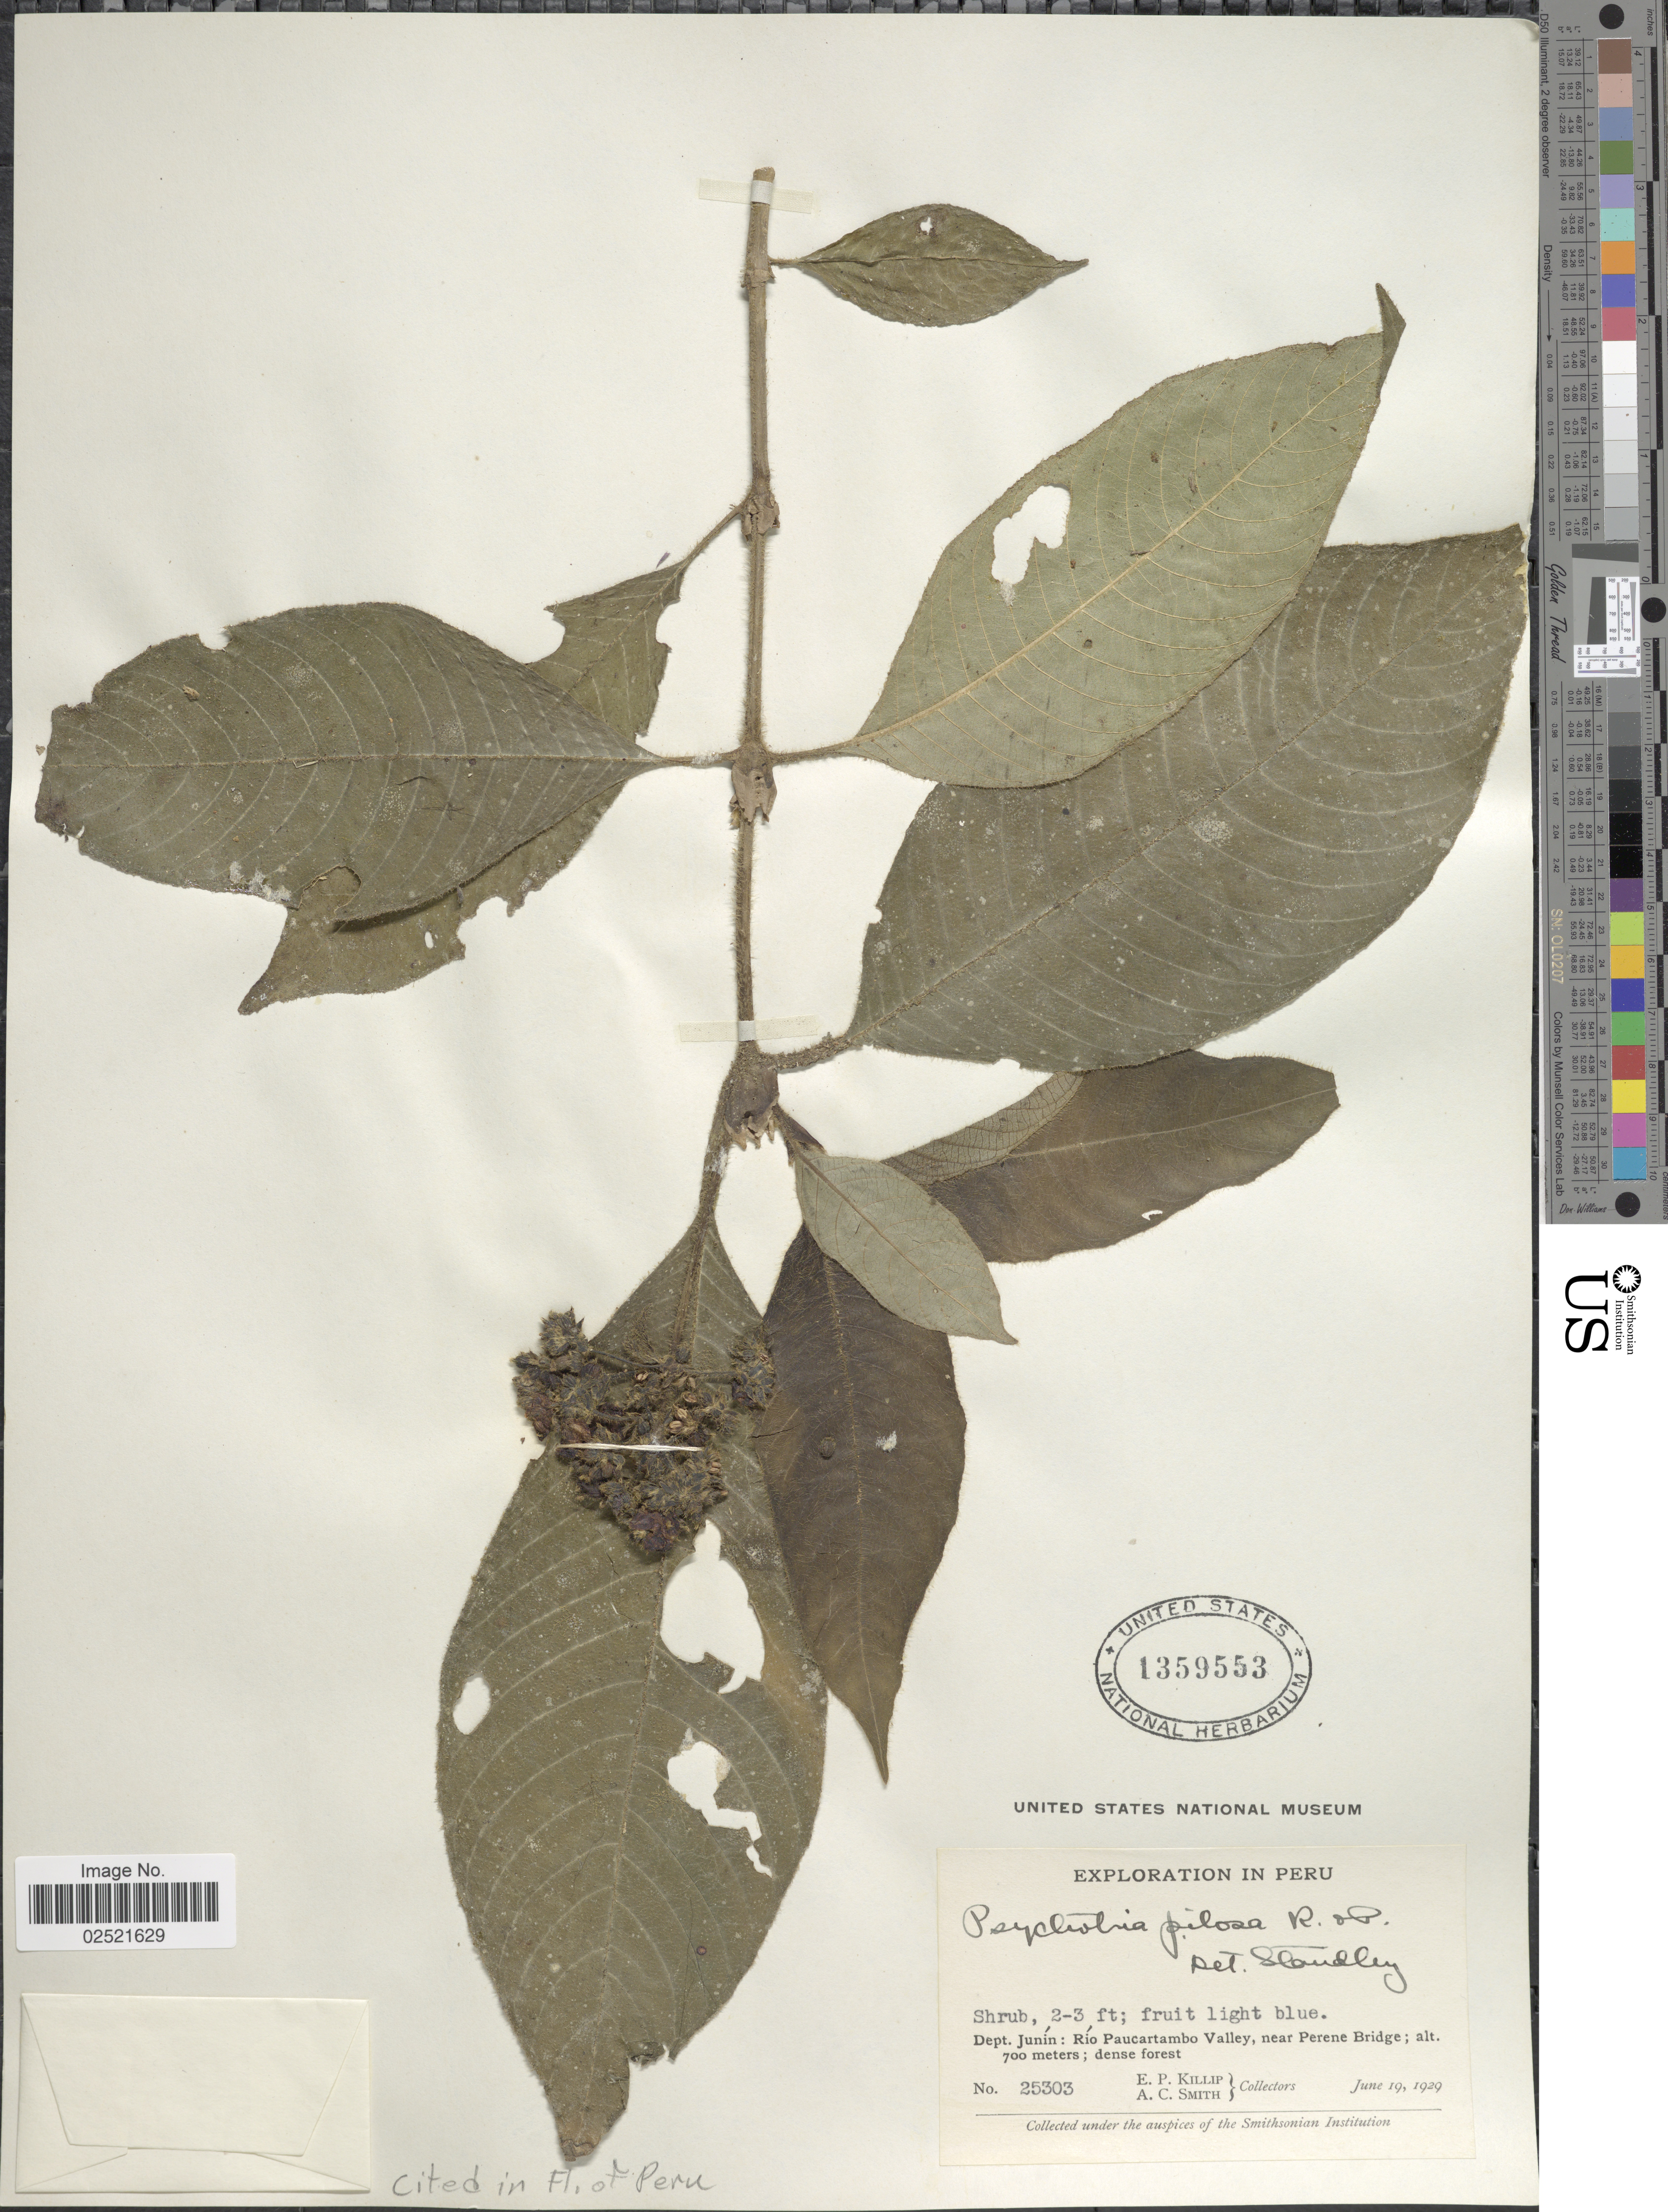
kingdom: Plantae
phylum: Tracheophyta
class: Magnoliopsida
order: Gentianales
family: Rubiaceae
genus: Psychotria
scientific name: Psychotria pilosa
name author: Ruiz & Pav.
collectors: E. P. Killip & A. C. Smith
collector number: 25303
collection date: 1929-06-19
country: Peru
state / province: Junín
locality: Rio Paucartambo Valley, near Perene Bridge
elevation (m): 700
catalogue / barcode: US 1359553